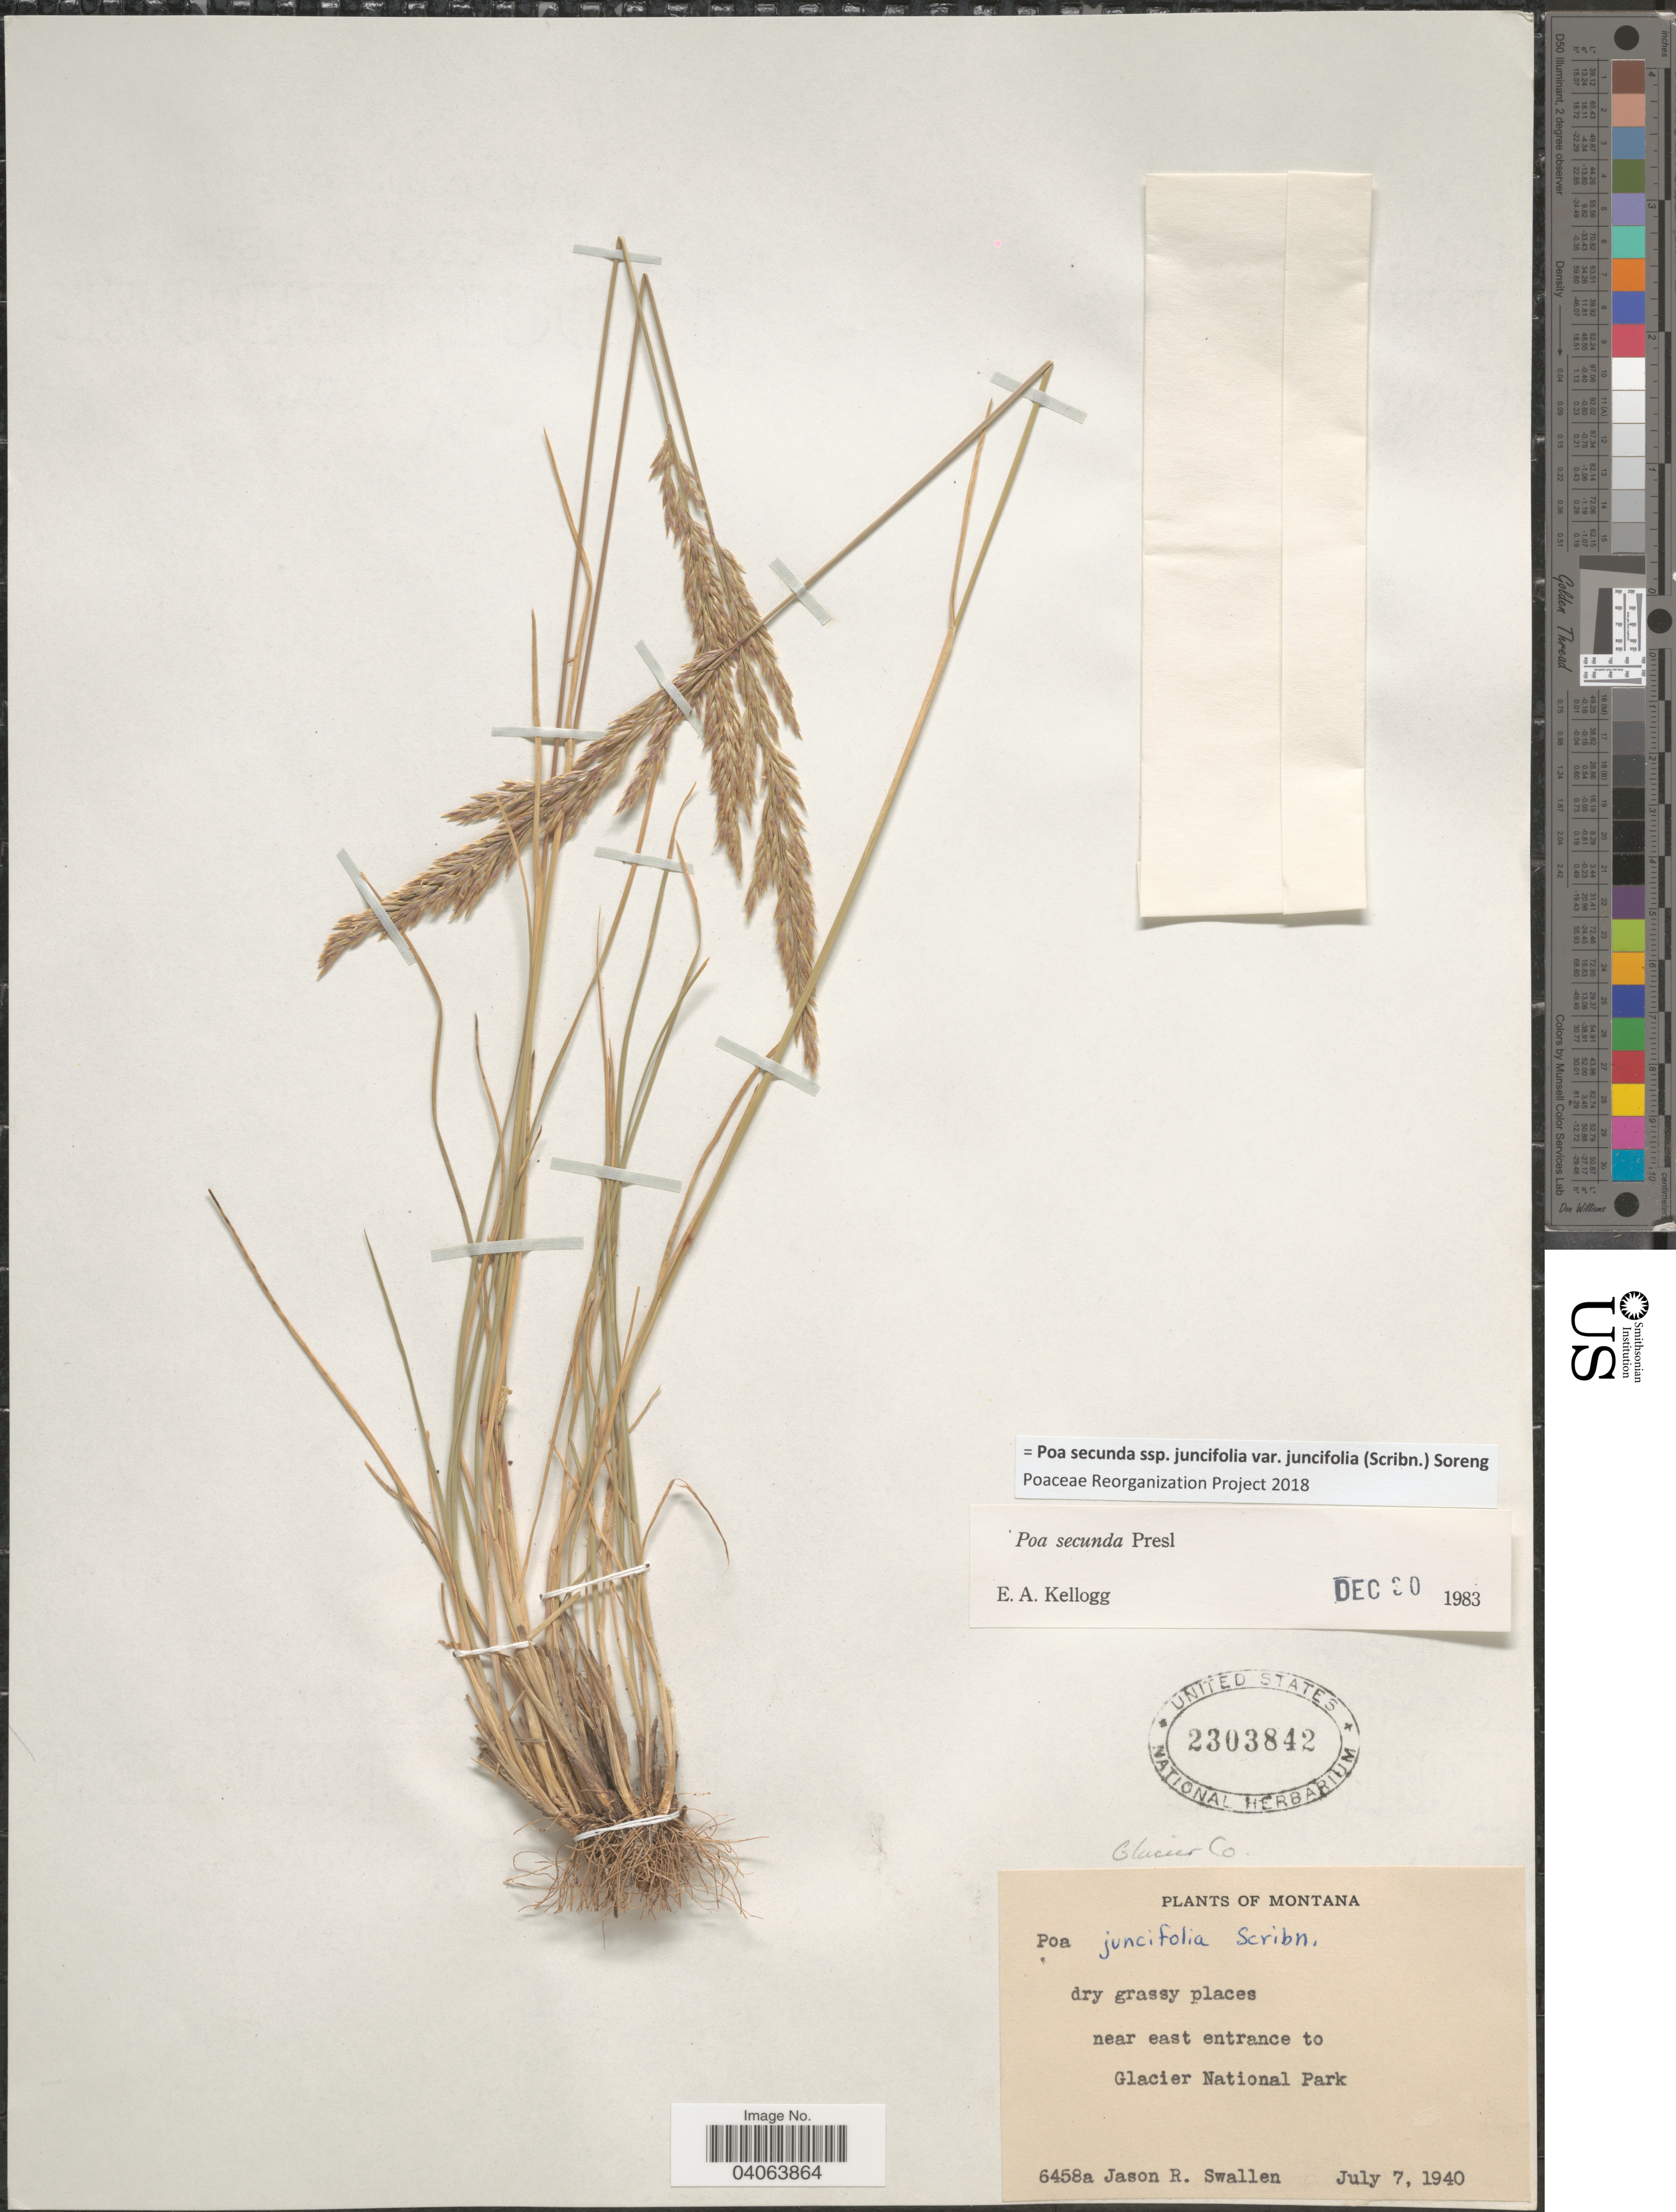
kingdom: Plantae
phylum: Tracheophyta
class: Liliopsida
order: Poales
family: Poaceae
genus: Poa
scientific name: Poa secunda subsp. juncifolia var. juncifolia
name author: (Scribn.) Soreng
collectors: J. R. Swallen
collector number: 6458a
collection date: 1940-07-07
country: United States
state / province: Montana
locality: Dry grassy places near east entrance to Glacier National Park. Glacier Co.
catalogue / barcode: US 2303842